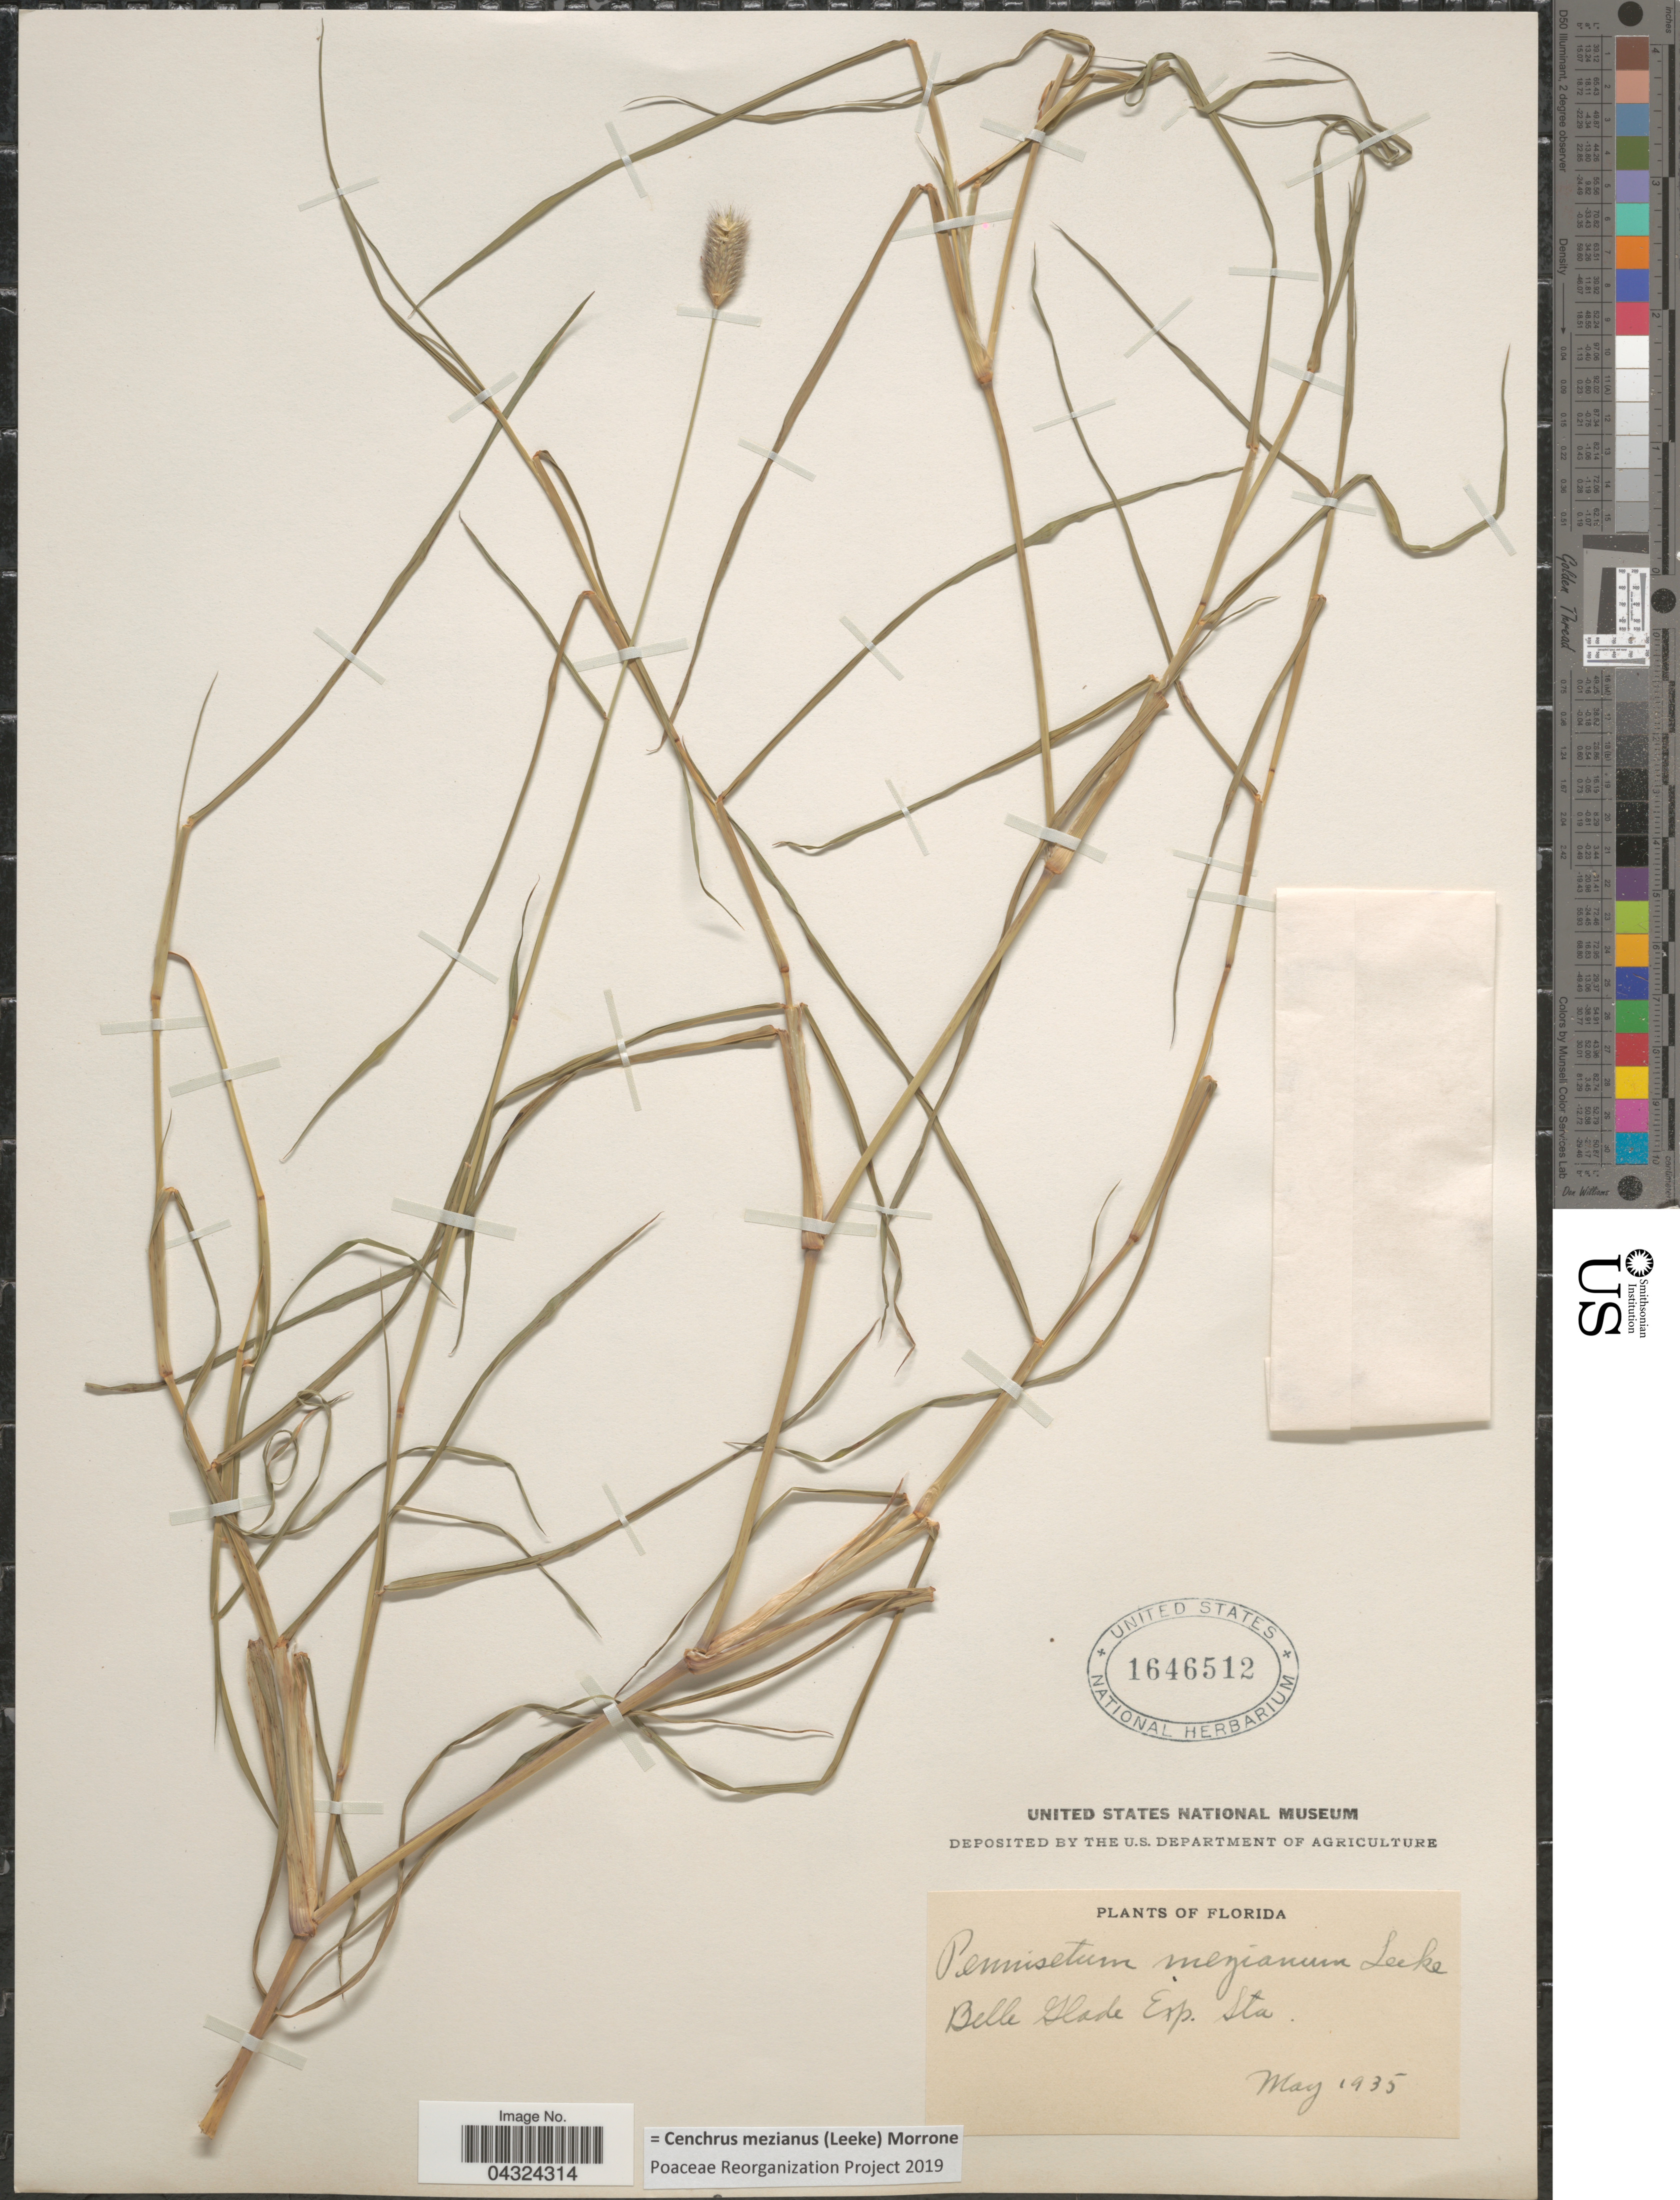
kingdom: Plantae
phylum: Tracheophyta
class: Liliopsida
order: Poales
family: Poaceae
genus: Cenchrus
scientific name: Cenchrus mezianus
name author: (Leeke) Morrone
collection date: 1935-05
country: United States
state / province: Florida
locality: Belle Glade Exp. Sta.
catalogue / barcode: US 1646512